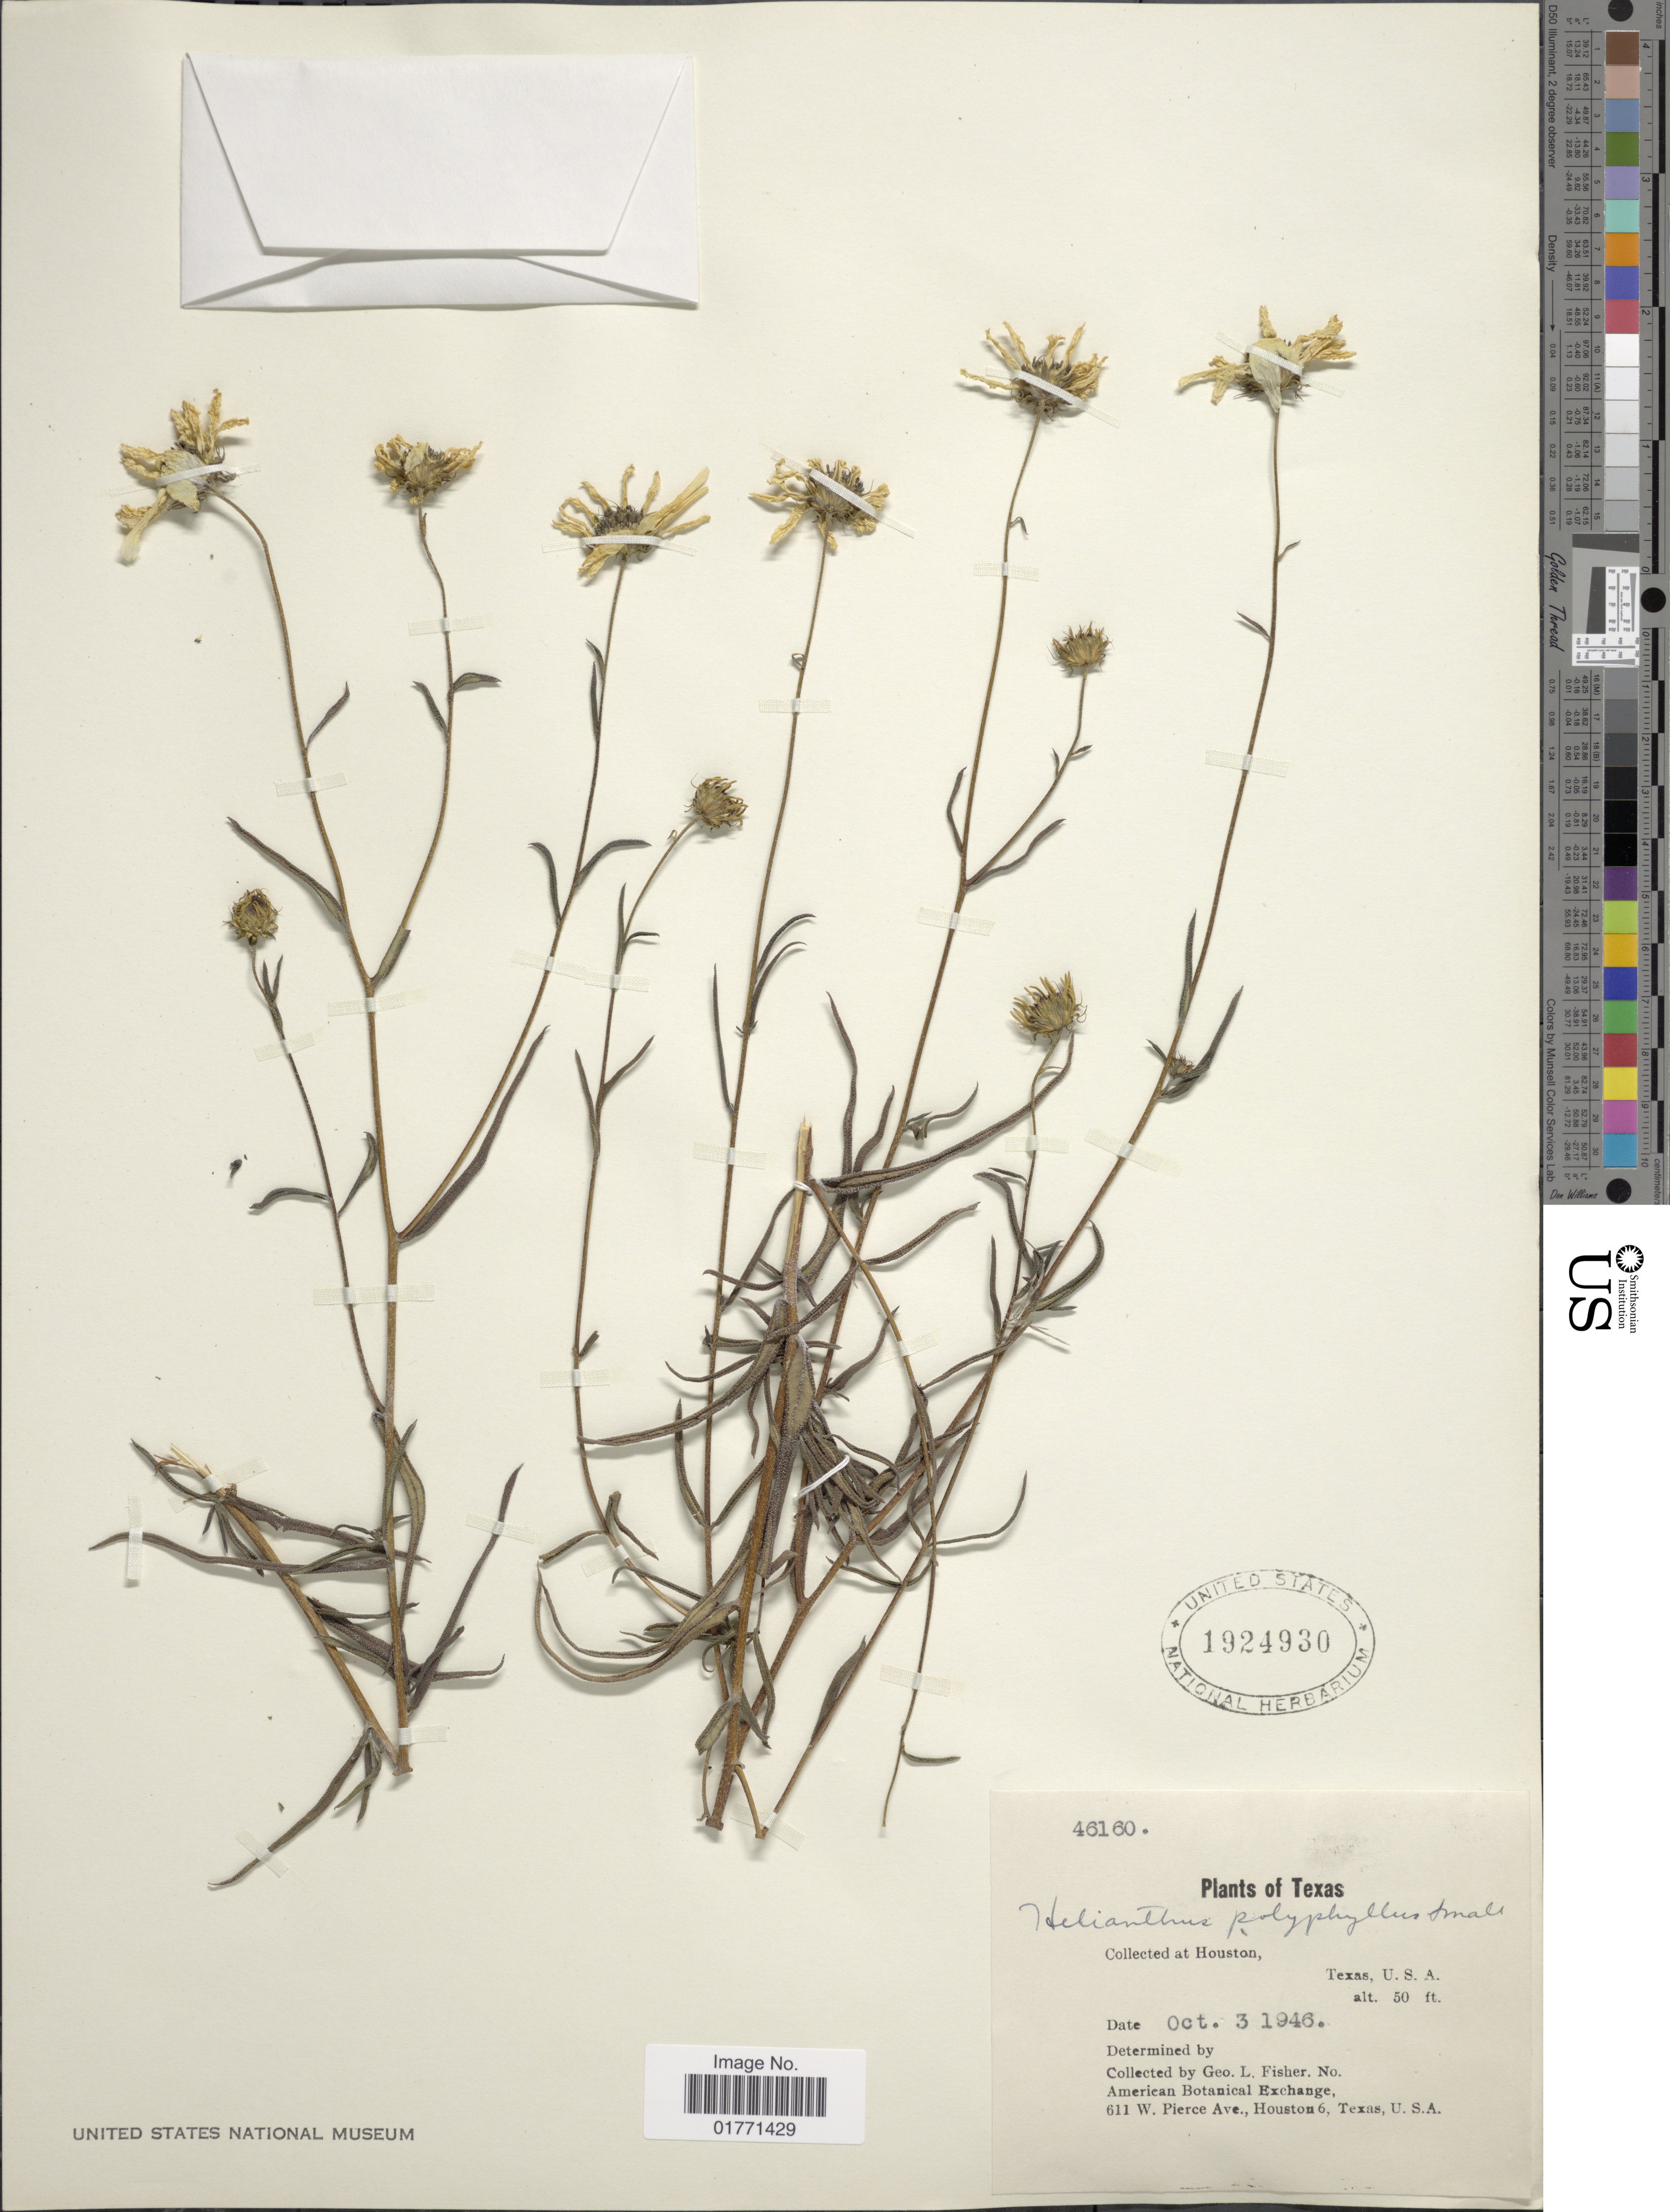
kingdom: Plantae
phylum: Tracheophyta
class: Magnoliopsida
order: Asterales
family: Asteraceae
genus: Helianthus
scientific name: Helianthus polyphyllus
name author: Small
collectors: G. L. Fisher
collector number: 46160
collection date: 1946-10-03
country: United States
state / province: Texas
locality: Houston.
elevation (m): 15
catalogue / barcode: US 1924930